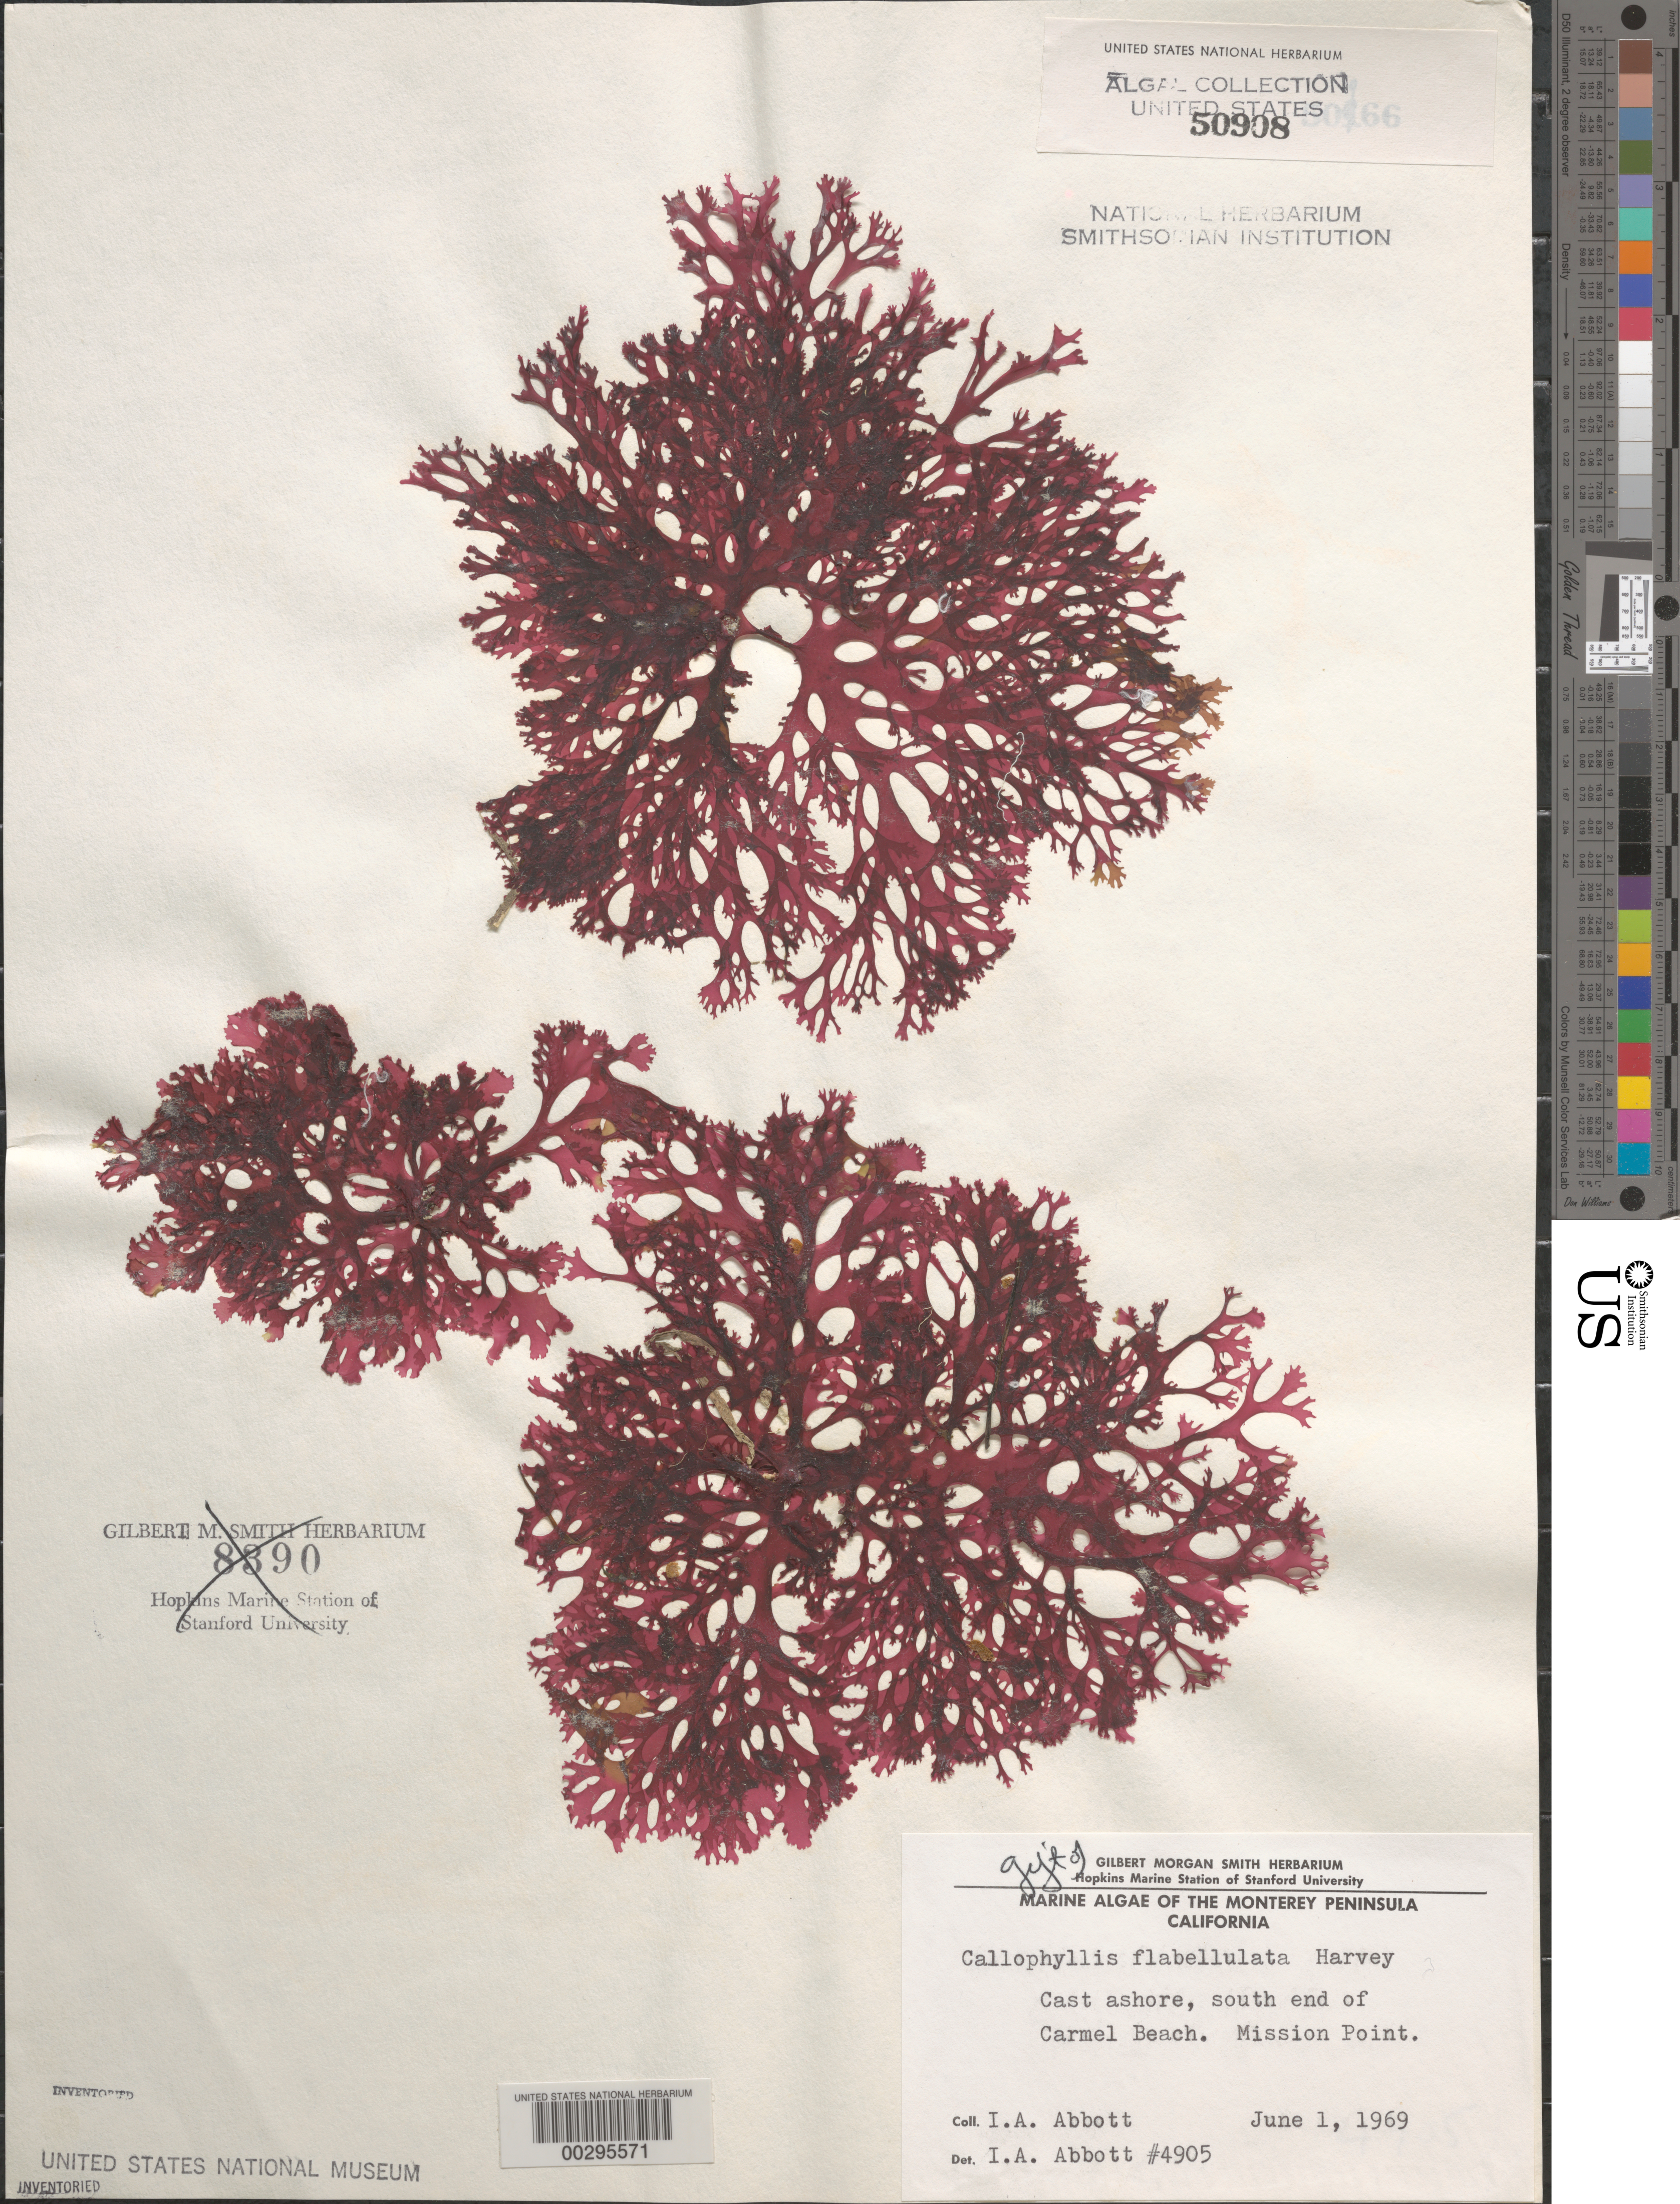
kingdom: Plantae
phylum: Rhodophyta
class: Florideophyceae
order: Gigartinales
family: Kallymeniaceae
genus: Callophyllis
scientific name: Callophyllis flabellulata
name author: Harv.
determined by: Abbott, Isabella A.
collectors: I. A. Abbott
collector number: IAA 4905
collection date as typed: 01 Jun 1969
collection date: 1969-06-01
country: United States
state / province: California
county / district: Monterey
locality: Mission Point, Carmel Beach, south end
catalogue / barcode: US 50908